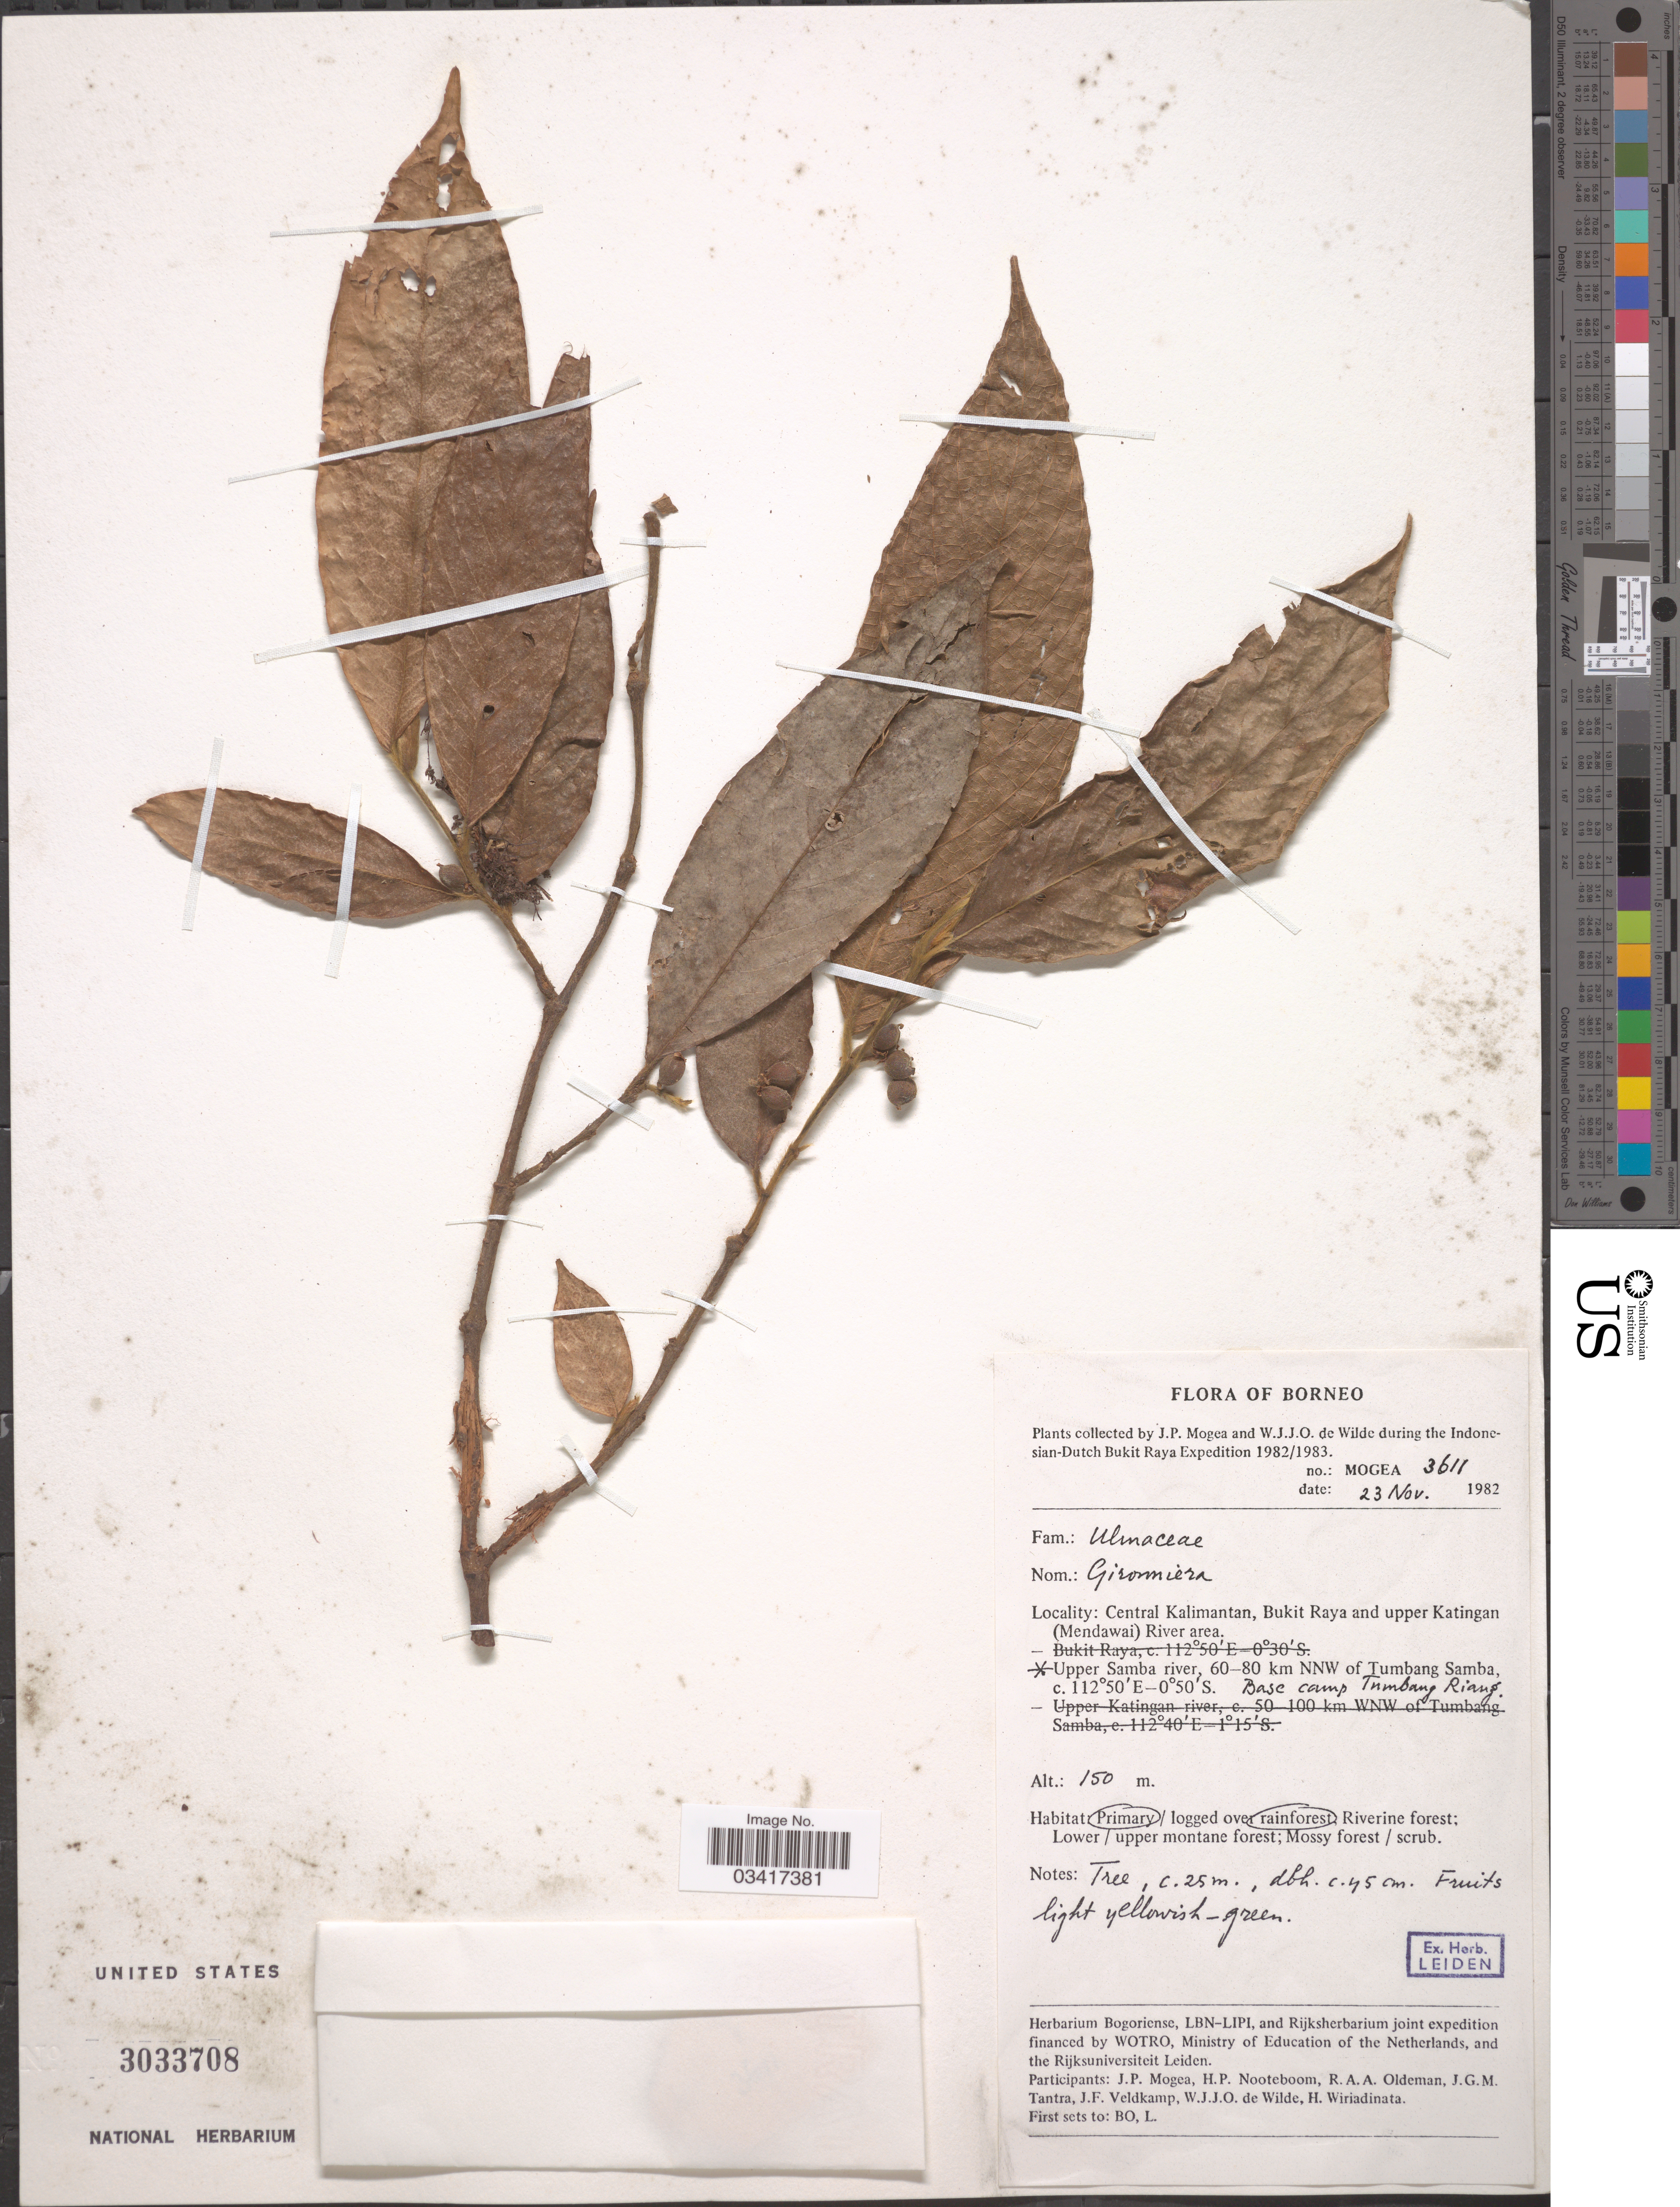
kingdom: Plantae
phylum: Tracheophyta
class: Magnoliopsida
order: Rosales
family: Cannabaceae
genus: Gironniera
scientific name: Gironniera sp.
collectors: J. Mogea, W. J. de Wilde, H. P. Nooteboom, R. Oldeman & et al.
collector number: Mogea 3611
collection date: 1982-11-23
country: Indonesia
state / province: Kalimantan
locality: Borneo, Central Kalimantan, Bukit Raya and upper Katingan (Mendawai) River area. Upper Samba river, 60-80 km NNW of Tumbang Samba. Base camp Tumbang Riang.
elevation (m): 150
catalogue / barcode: US 3033708